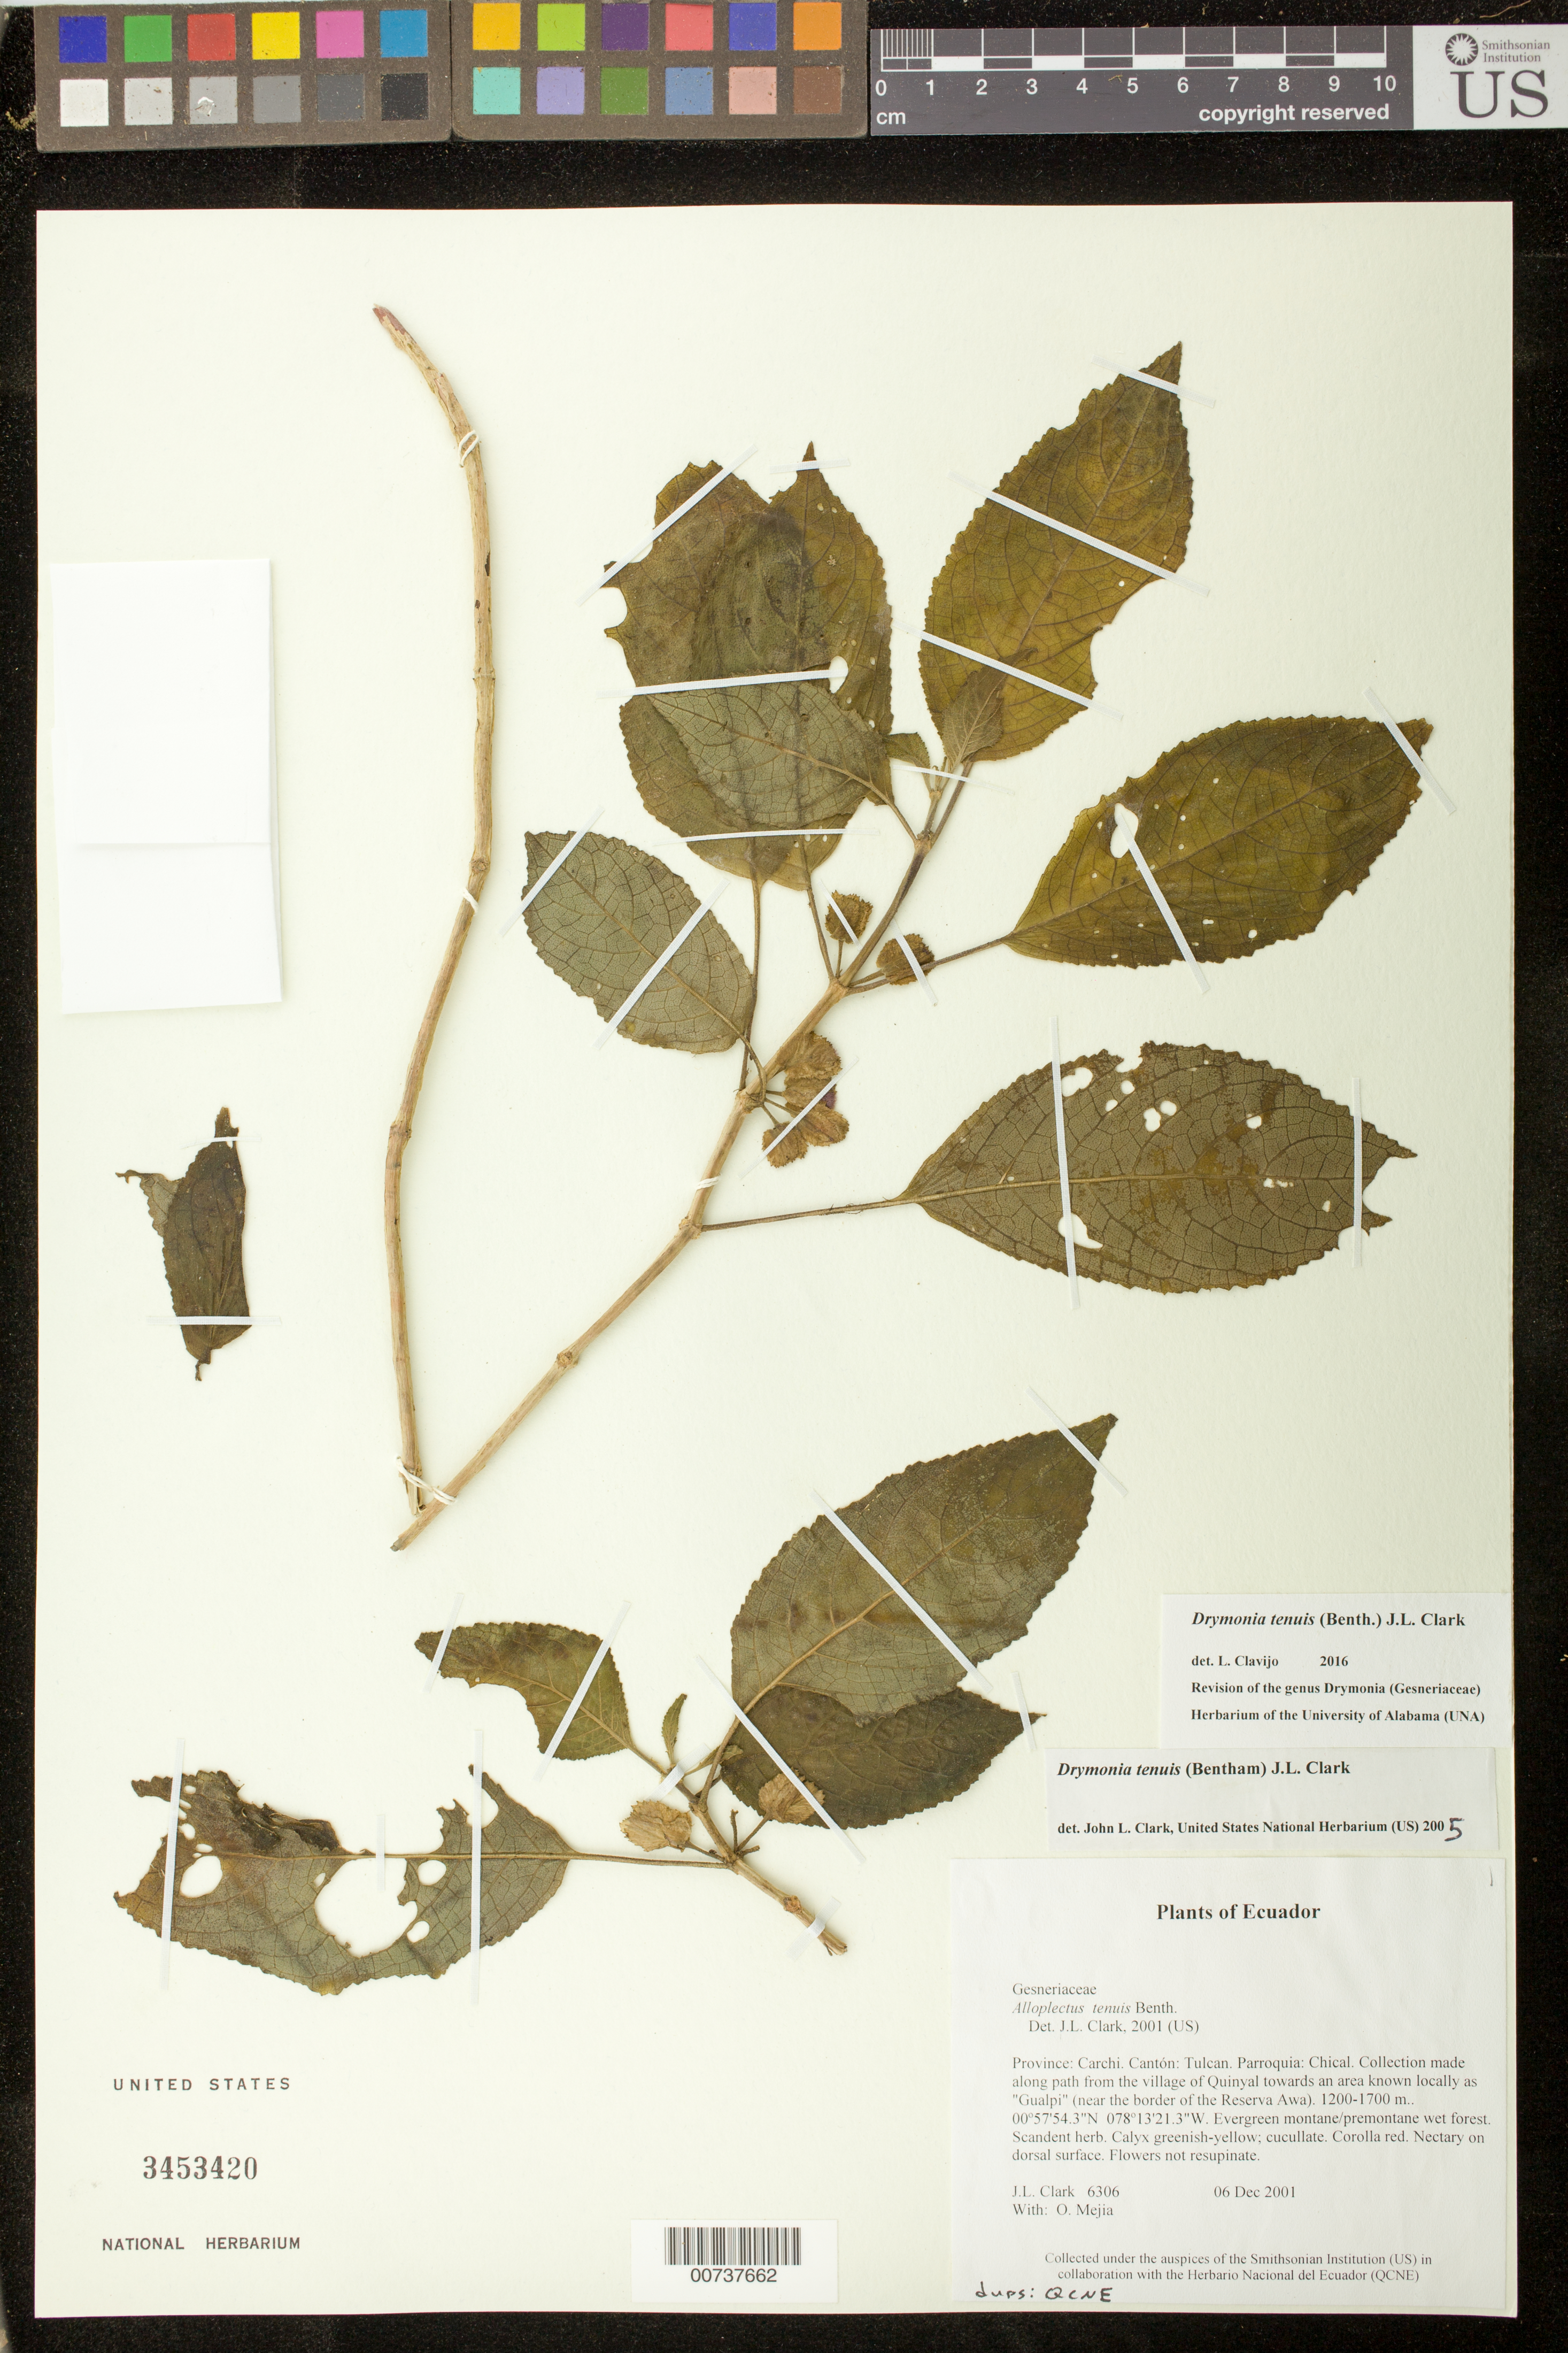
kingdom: Plantae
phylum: Tracheophyta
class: Magnoliopsida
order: Lamiales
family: Gesneriaceae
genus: Drymonia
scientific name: Drymonia tenuis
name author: (Benth.) J.L. Clark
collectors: J. L. Clark & O. Mejia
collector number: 6306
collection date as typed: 06 Dec 2001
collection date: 2001-12-06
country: Ecuador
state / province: Carchi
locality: Tulcan. Parroquia: Chical. Collection made along path from the village of Quinyal towards an area known locally as "Gualpi" (near the border of the Reserva Awa).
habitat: Evergreen montane/premontane wet forest.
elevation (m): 1200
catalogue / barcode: US 3453420